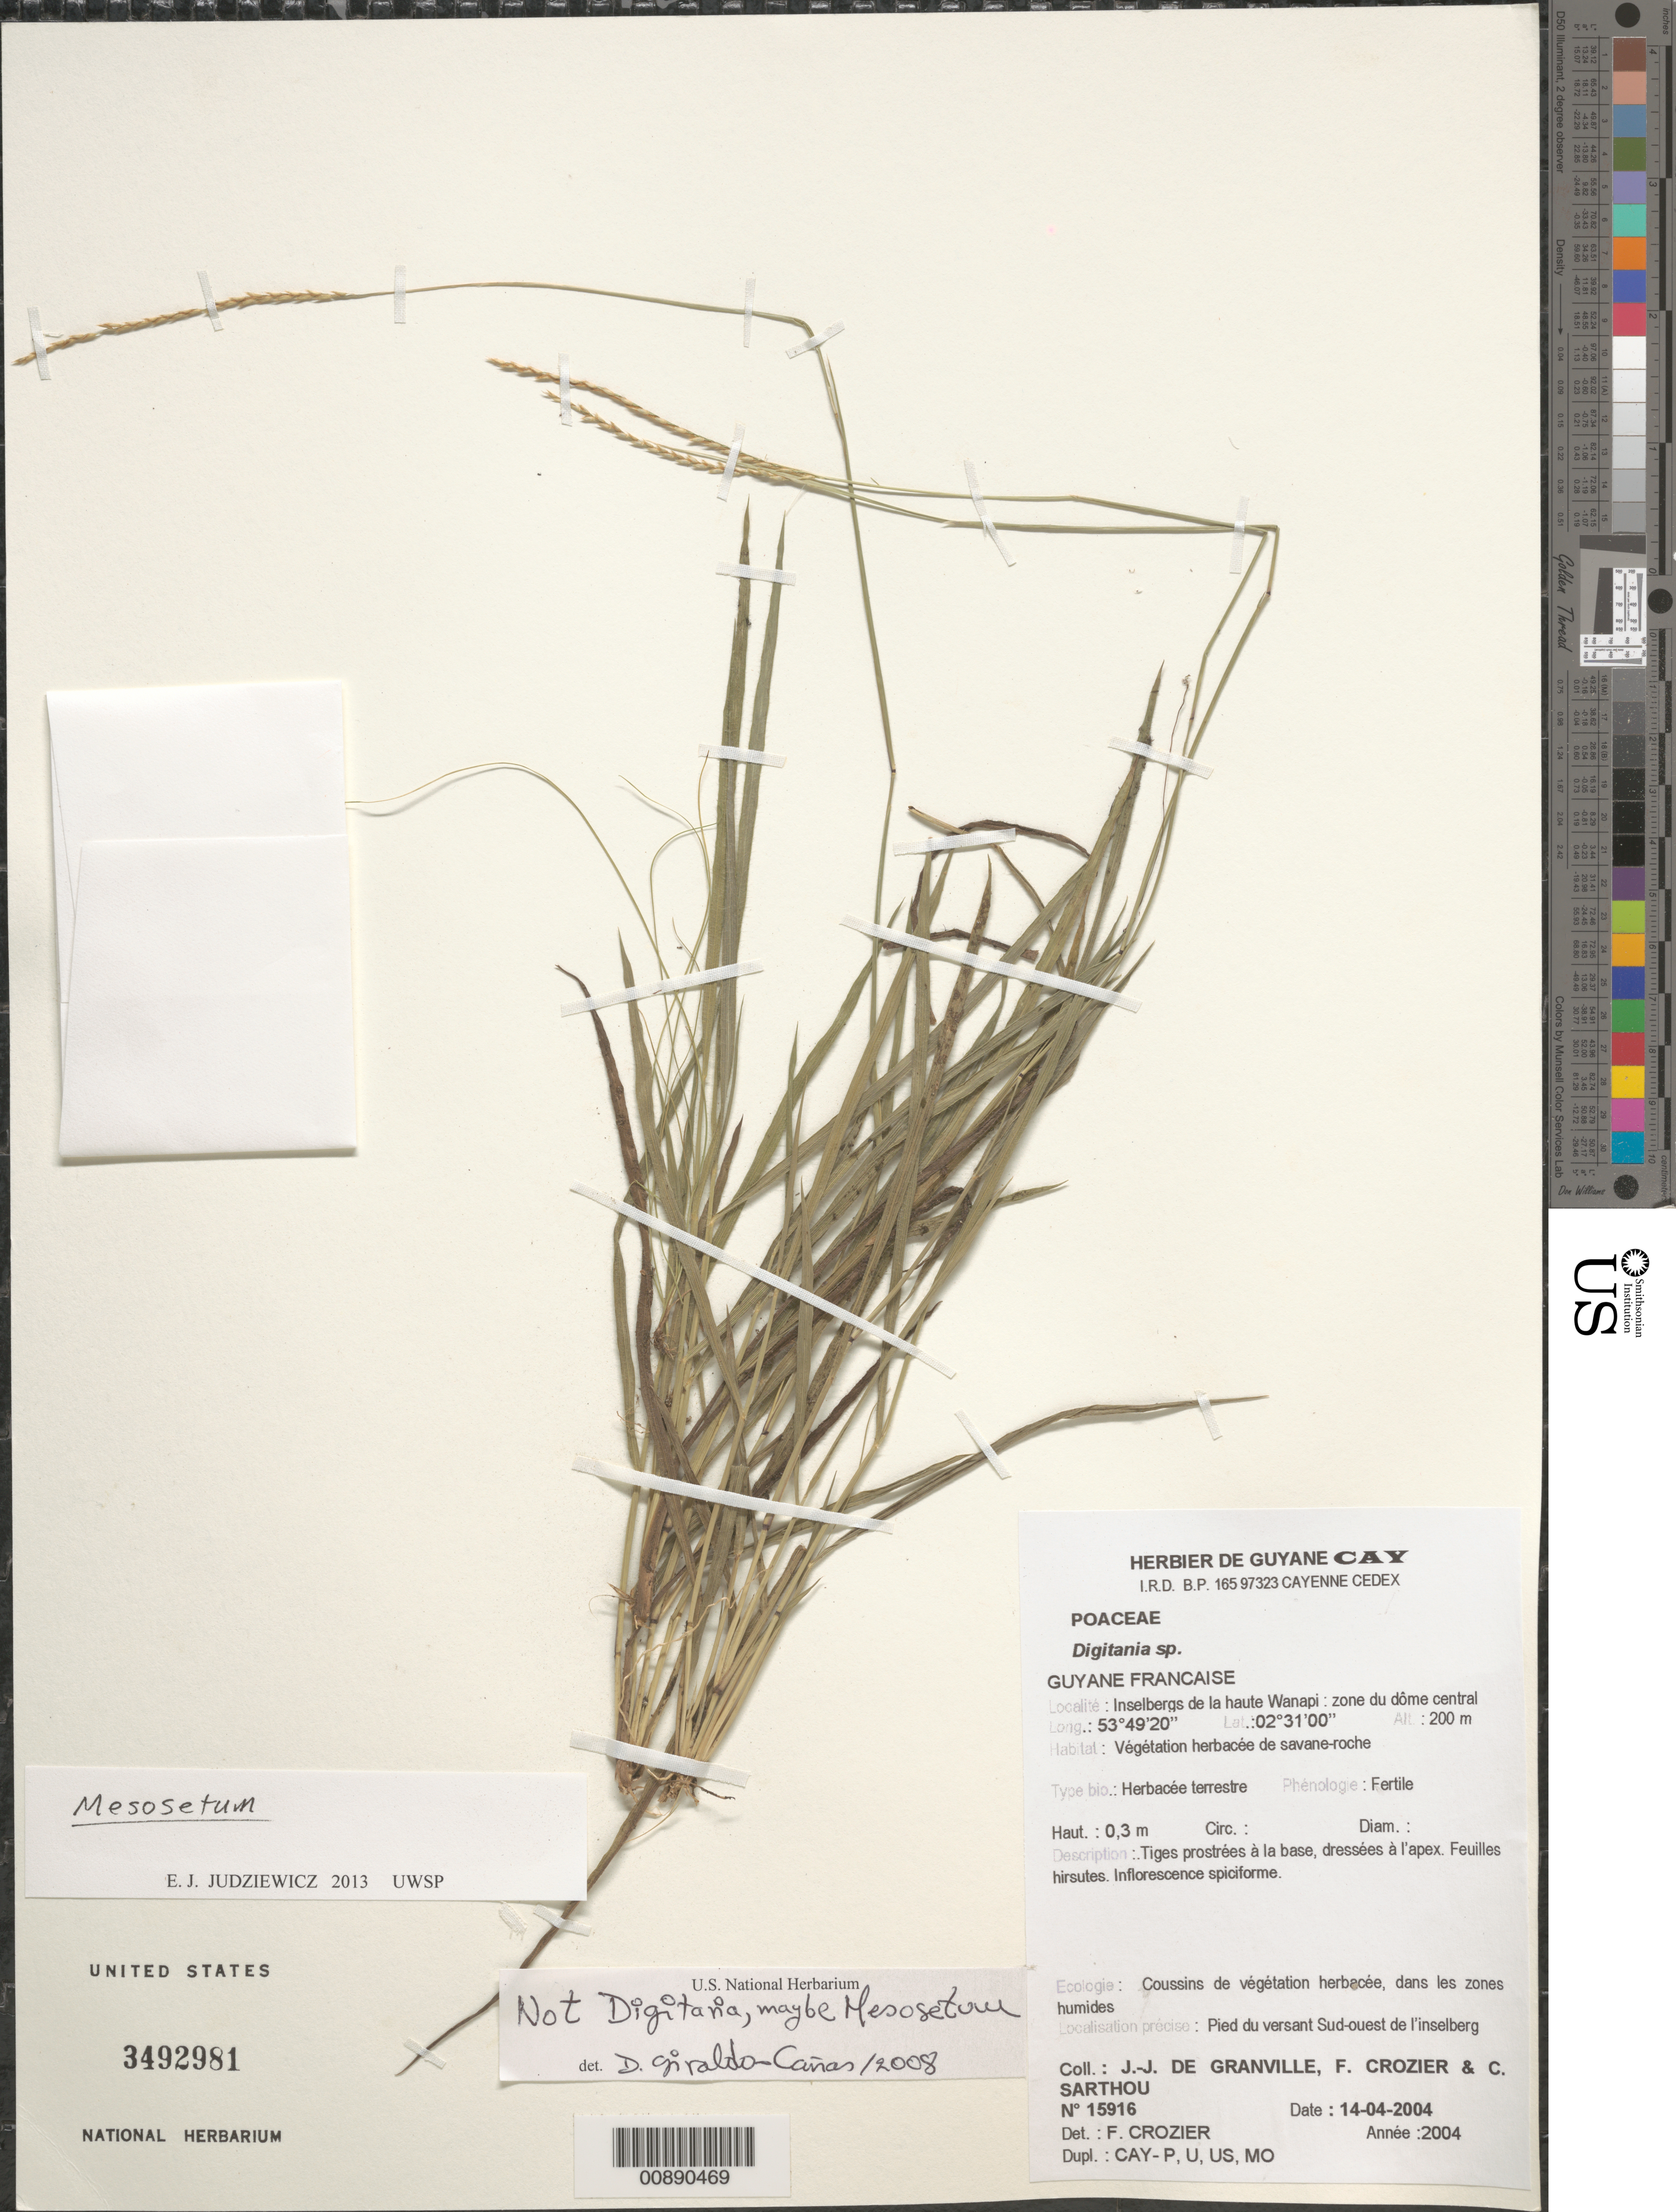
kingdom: Plantae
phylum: Tracheophyta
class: Liliopsida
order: Poales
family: Poaceae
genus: Mesosetum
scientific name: Mesosetum sp.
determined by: Judziewicz, E. J.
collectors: J.-J. de Granville, F. Crozier & C. Sarthou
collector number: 15916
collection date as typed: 14-Apr-04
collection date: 2004-04-14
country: French Guiana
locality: Inselbergs de la haute Wanapi, versant SO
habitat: Végétation herbacée des savanes roches; coussins de vegétation herbacée, dans les zones humides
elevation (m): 200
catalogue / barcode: US 3492981